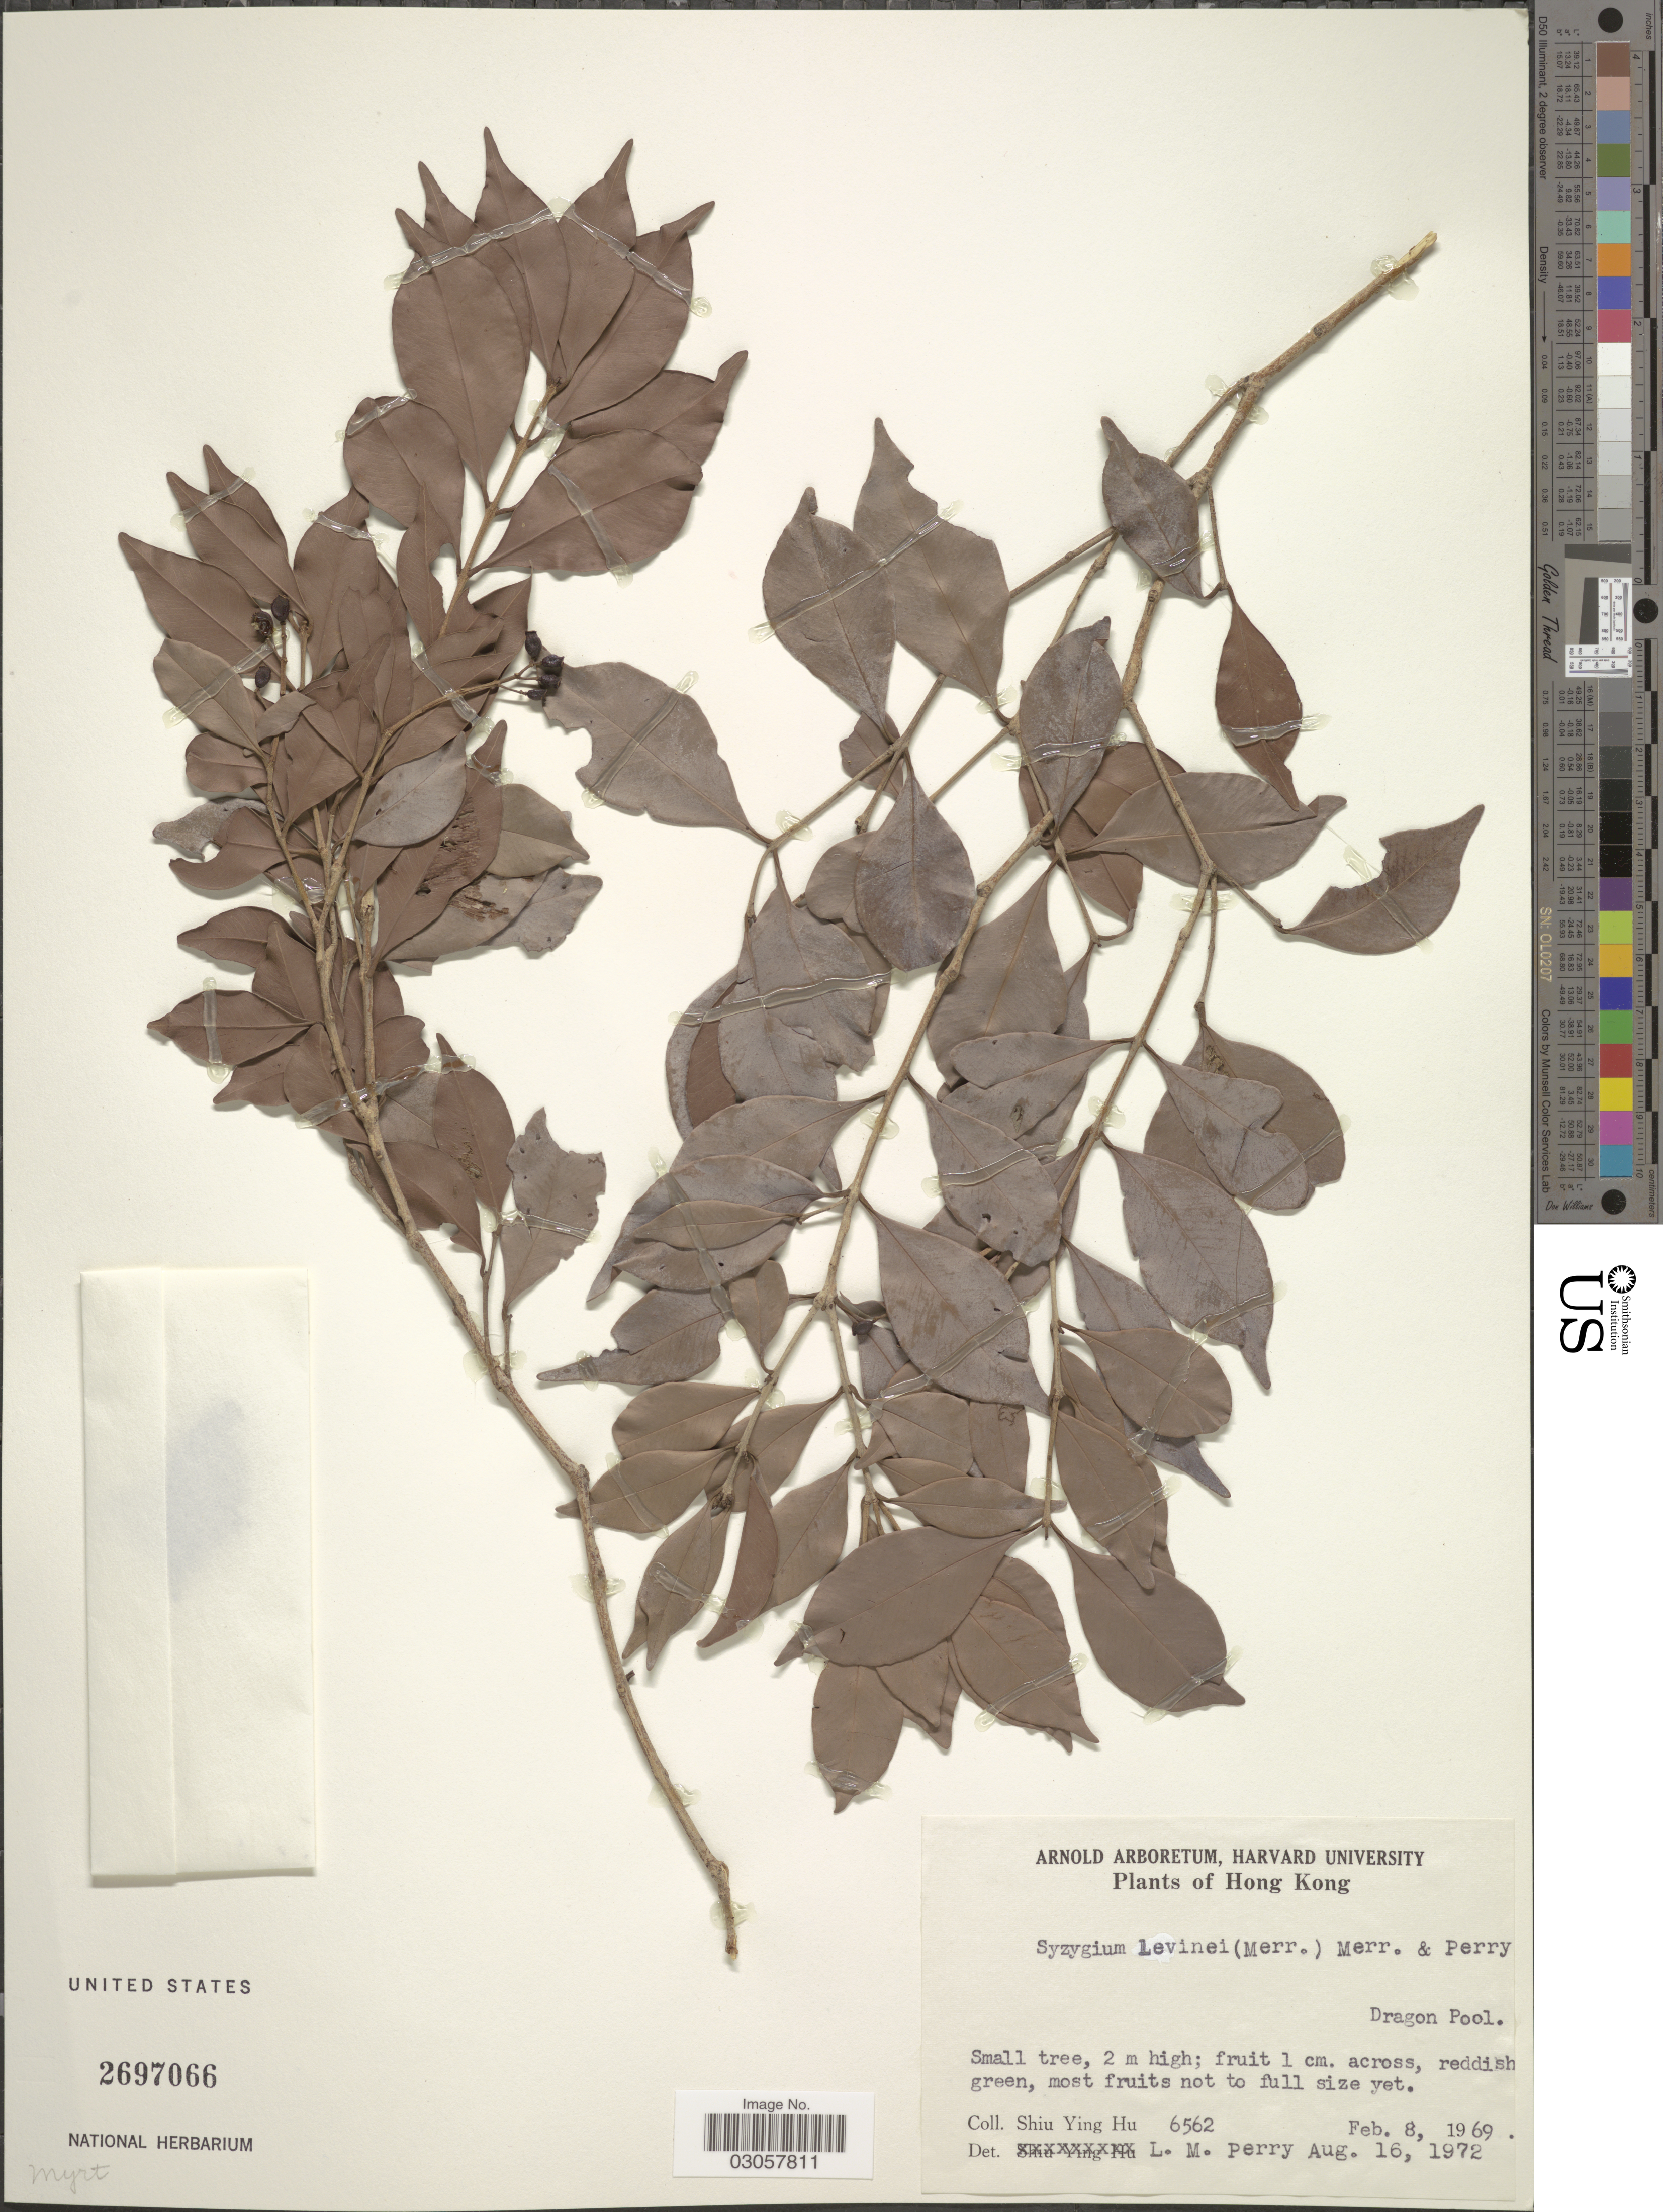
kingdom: Plantae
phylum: Tracheophyta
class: Magnoliopsida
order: Myrtales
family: Myrtaceae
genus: Syzygium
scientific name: Syzygium levinei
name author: (Merr.) Merr. & L.M. Perry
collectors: S. Y. Hu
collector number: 6562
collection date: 1969-02-08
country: China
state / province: Hong Kong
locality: Drago Pool.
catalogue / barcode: US 2697066